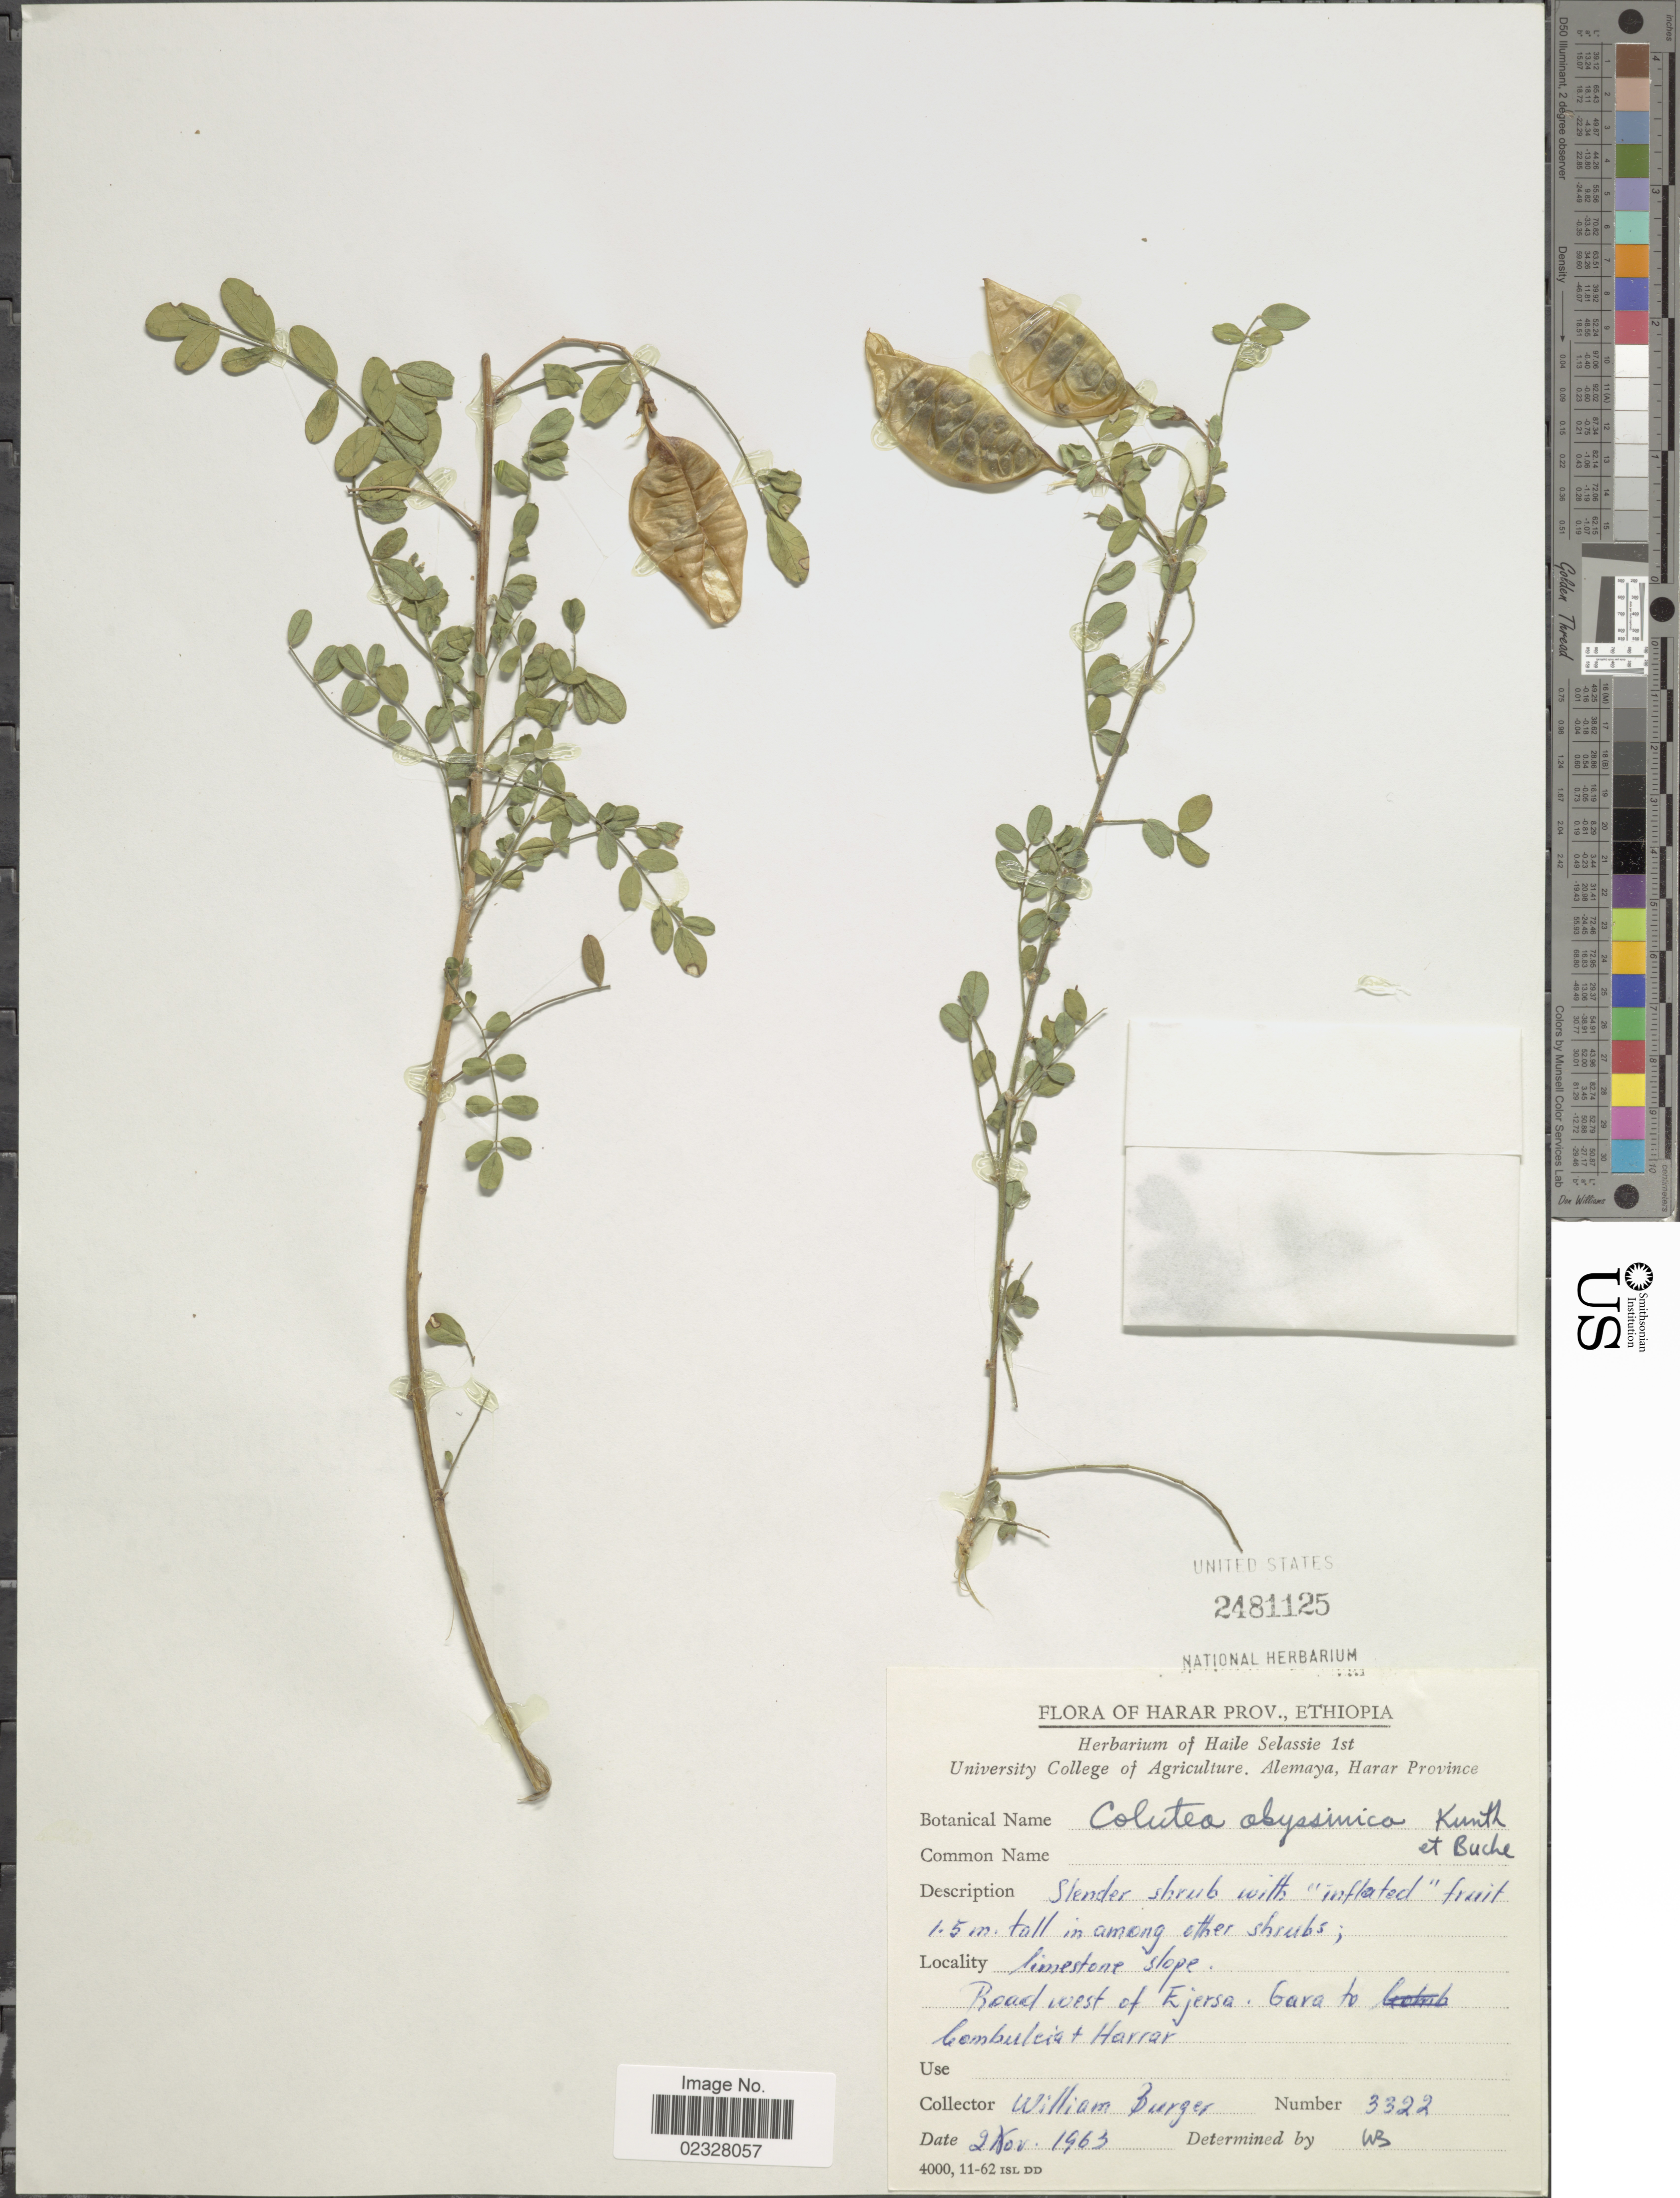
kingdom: Plantae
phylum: Tracheophyta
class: Magnoliopsida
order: Fabales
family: Fabaceae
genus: Colutea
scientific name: Colutea abyssinica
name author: Kunth & C.D. Bouché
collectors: W. Burger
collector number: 3322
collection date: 1963-11-02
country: Ethiopia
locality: Harar Prov., Limestone slope. Roadwest of Ejersa. Gara to Combulcia + Harrar.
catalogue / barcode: US 2481125